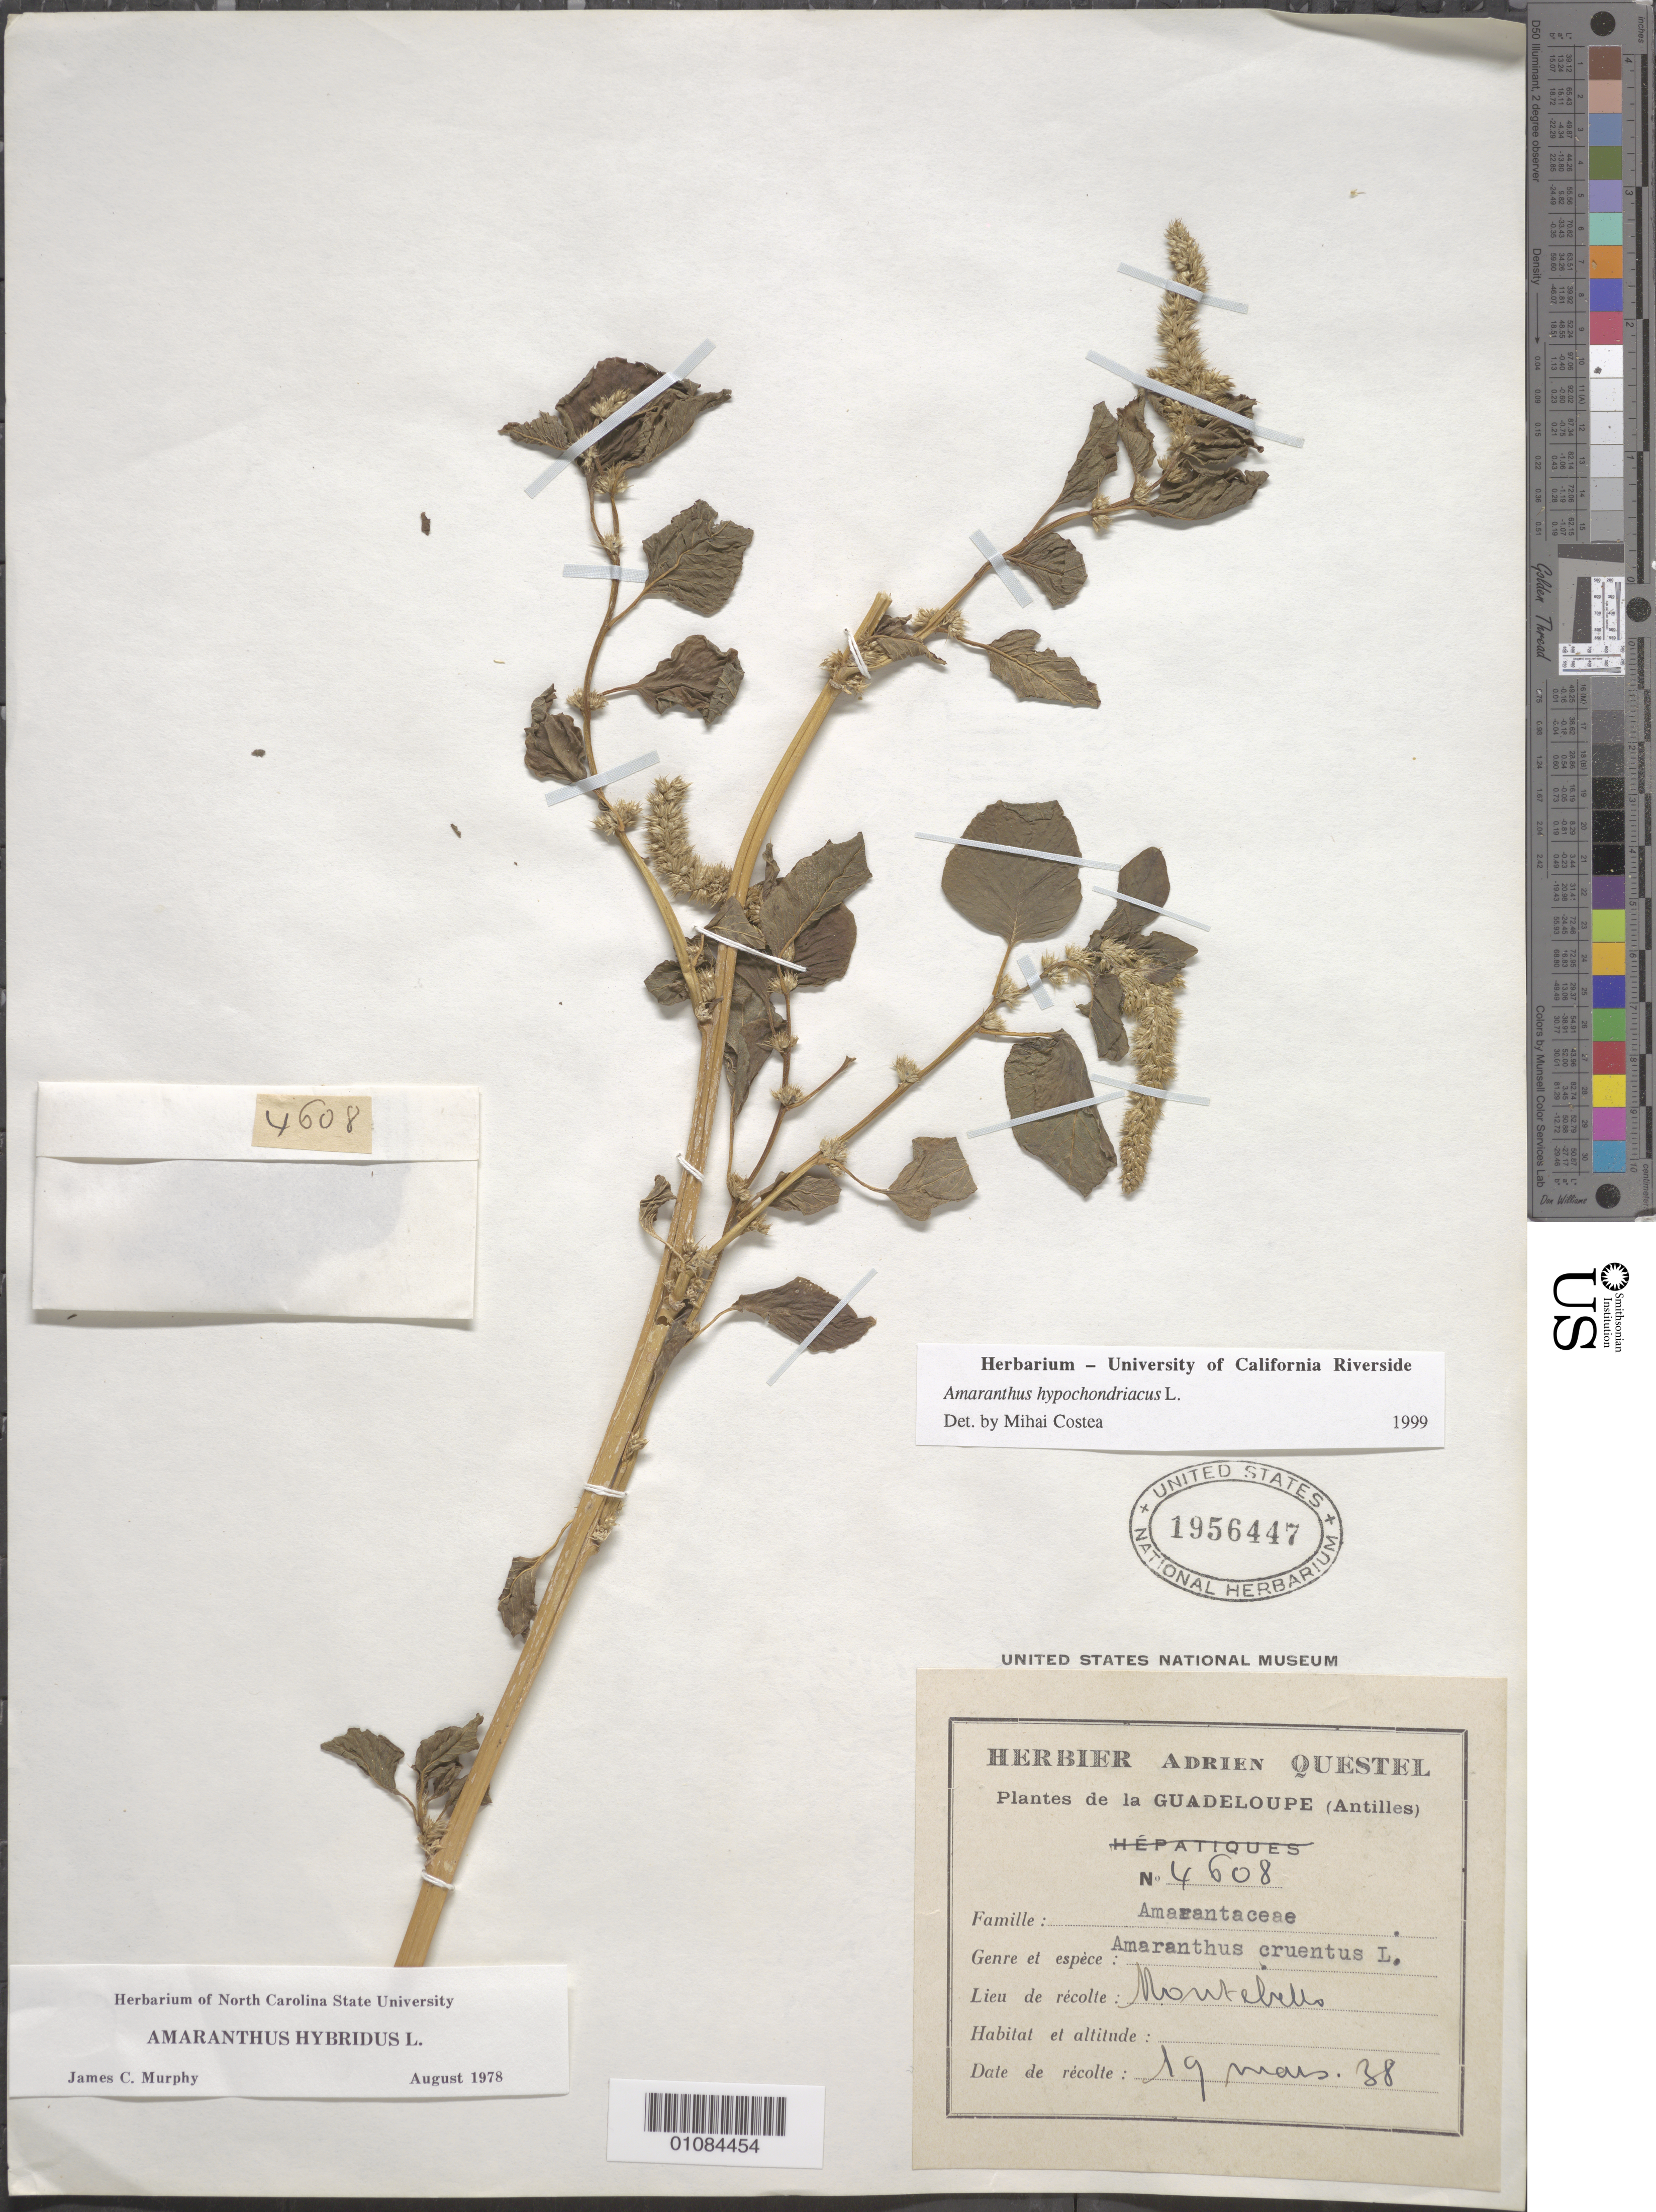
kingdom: Plantae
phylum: Tracheophyta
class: Magnoliopsida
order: Caryophyllales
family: Amaranthaceae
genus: Amaranthus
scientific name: Amaranthus hybridus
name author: L.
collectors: A. Questel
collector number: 4608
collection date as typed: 19 Mar 1938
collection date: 1938-03-19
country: Guadeloupe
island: Basse Terre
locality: Montebello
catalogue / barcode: US 1956447